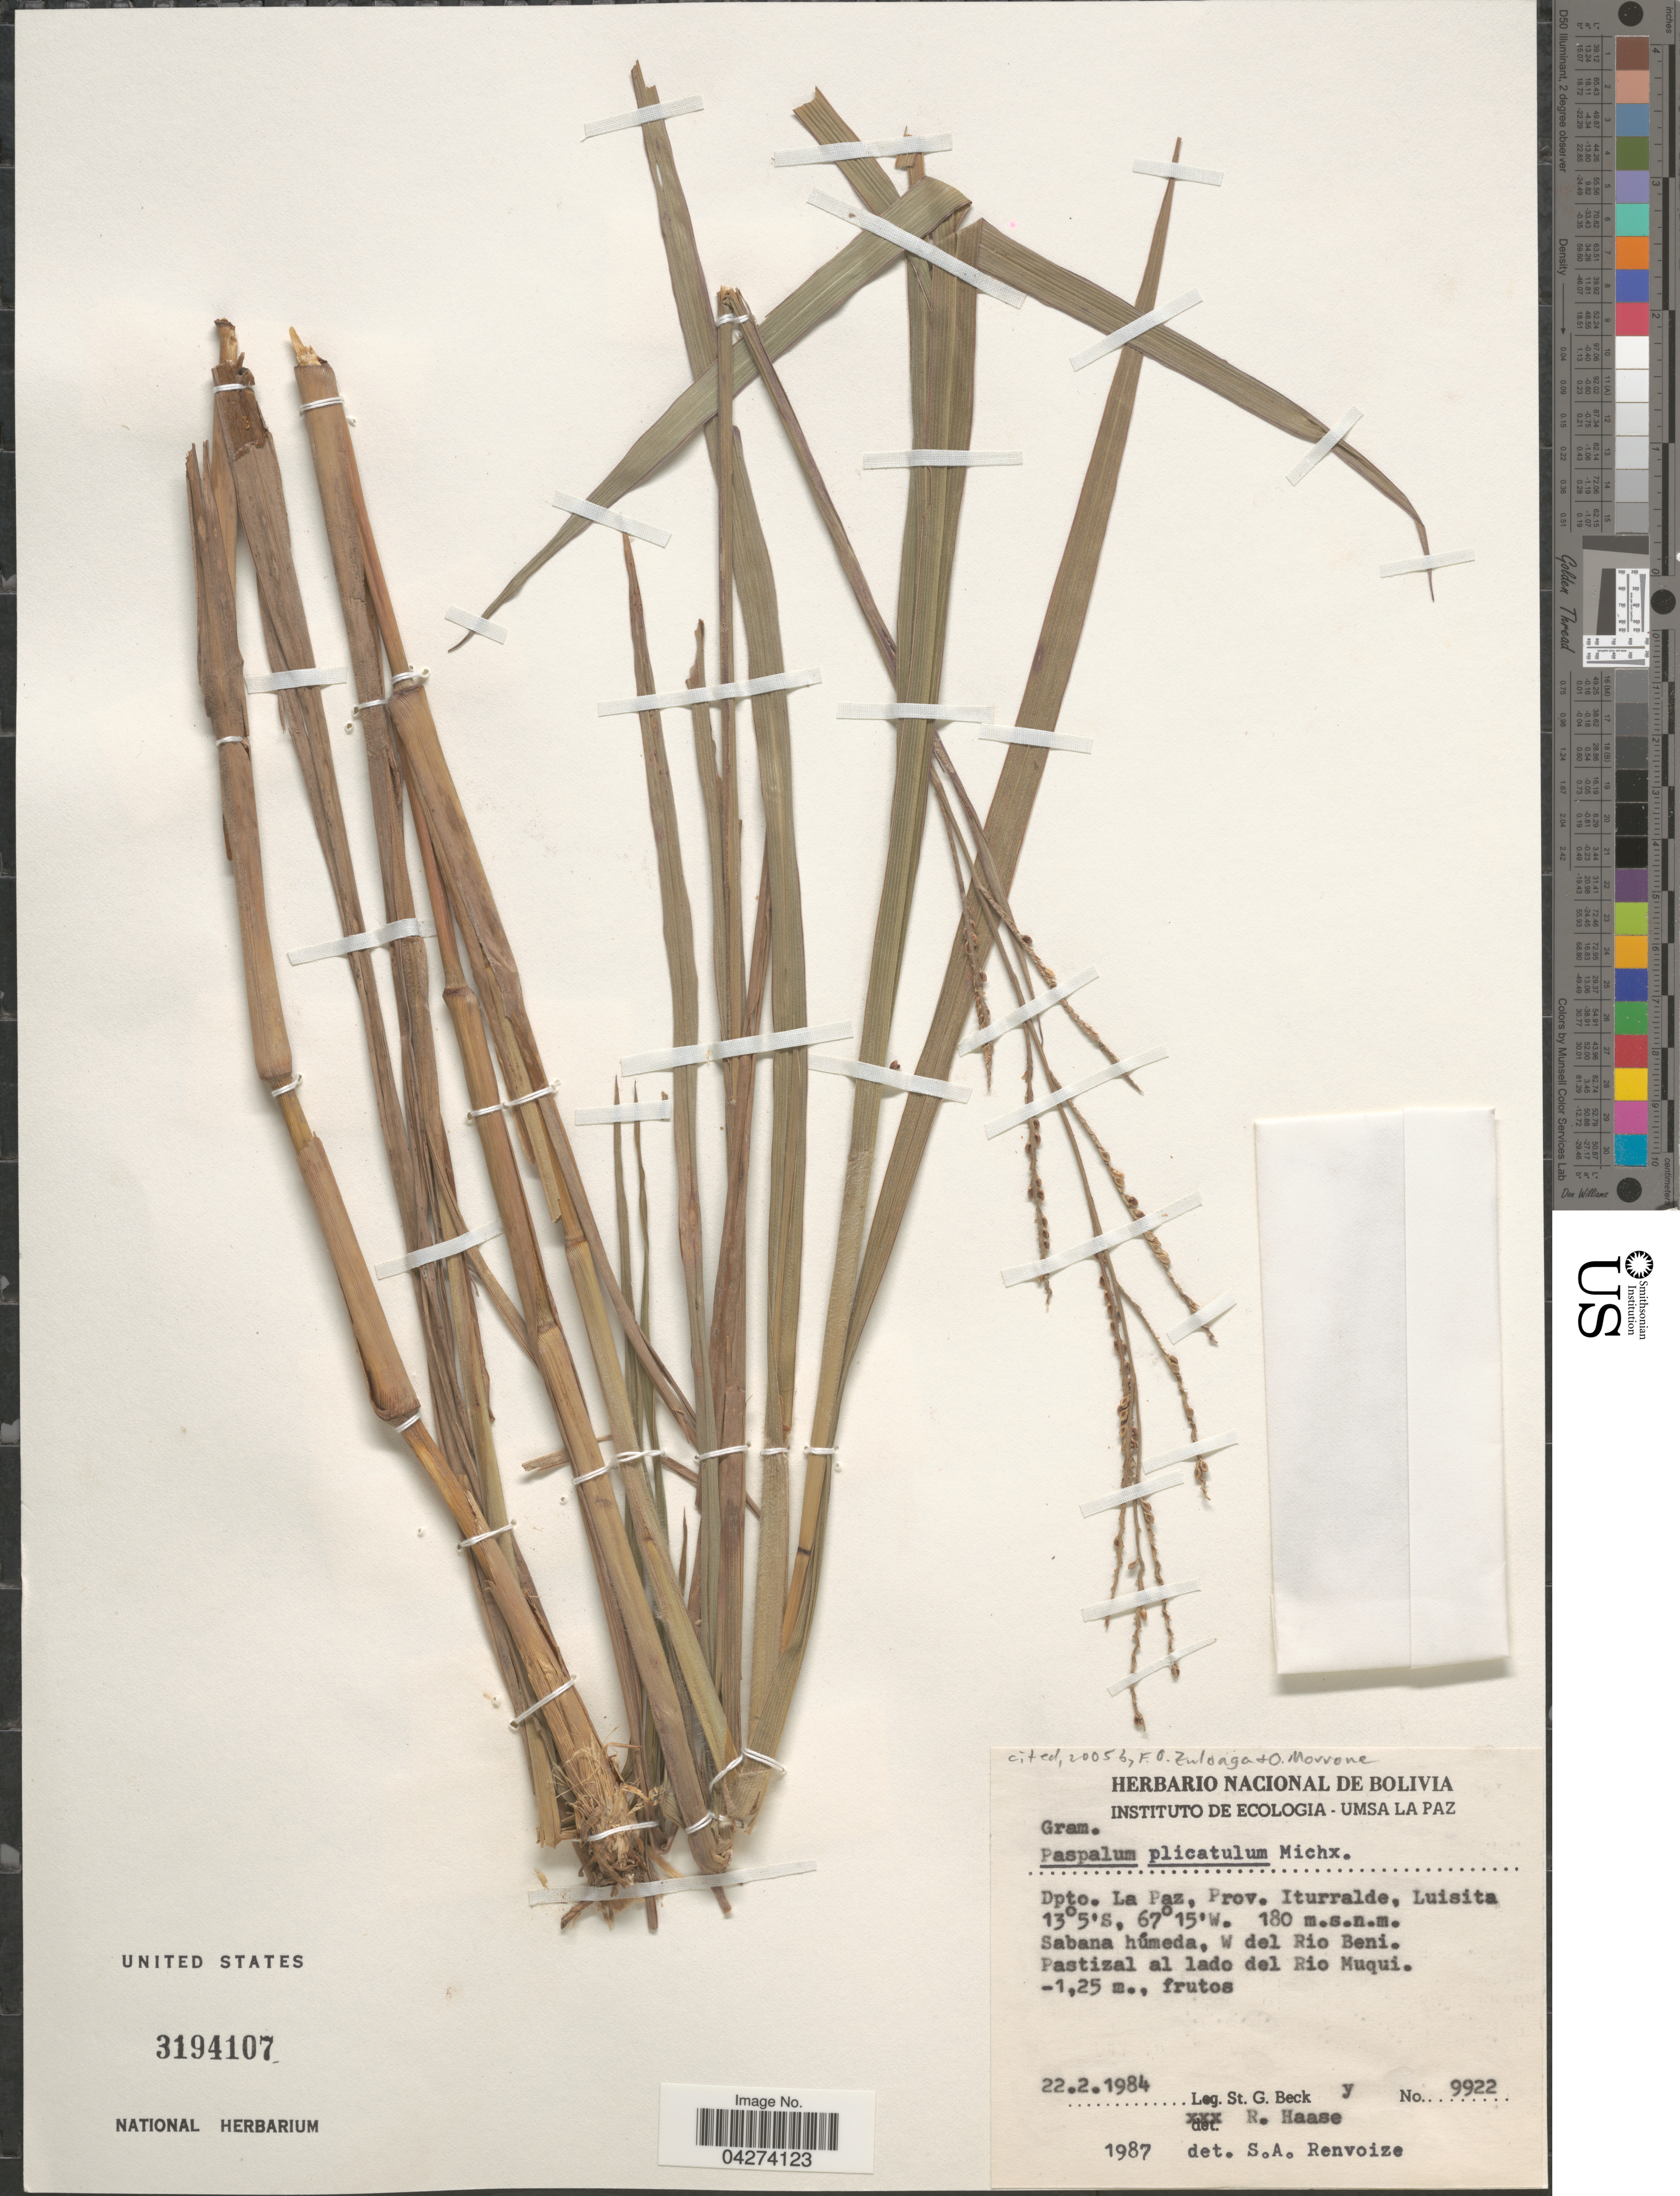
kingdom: Plantae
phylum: Tracheophyta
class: Liliopsida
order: Poales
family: Poaceae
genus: Paspalum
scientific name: Paspalum plicatulum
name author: Michx.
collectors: S. G. Beck & R. Haase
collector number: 9922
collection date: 1984-02-22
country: Bolivia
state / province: La Paz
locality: Dpto. La Paz, Prov. Iturralde, Luisita. Sabana húmeda, W del Rio Beni. Pastizal al lado del Rio Muqui.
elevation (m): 180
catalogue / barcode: US 3194107